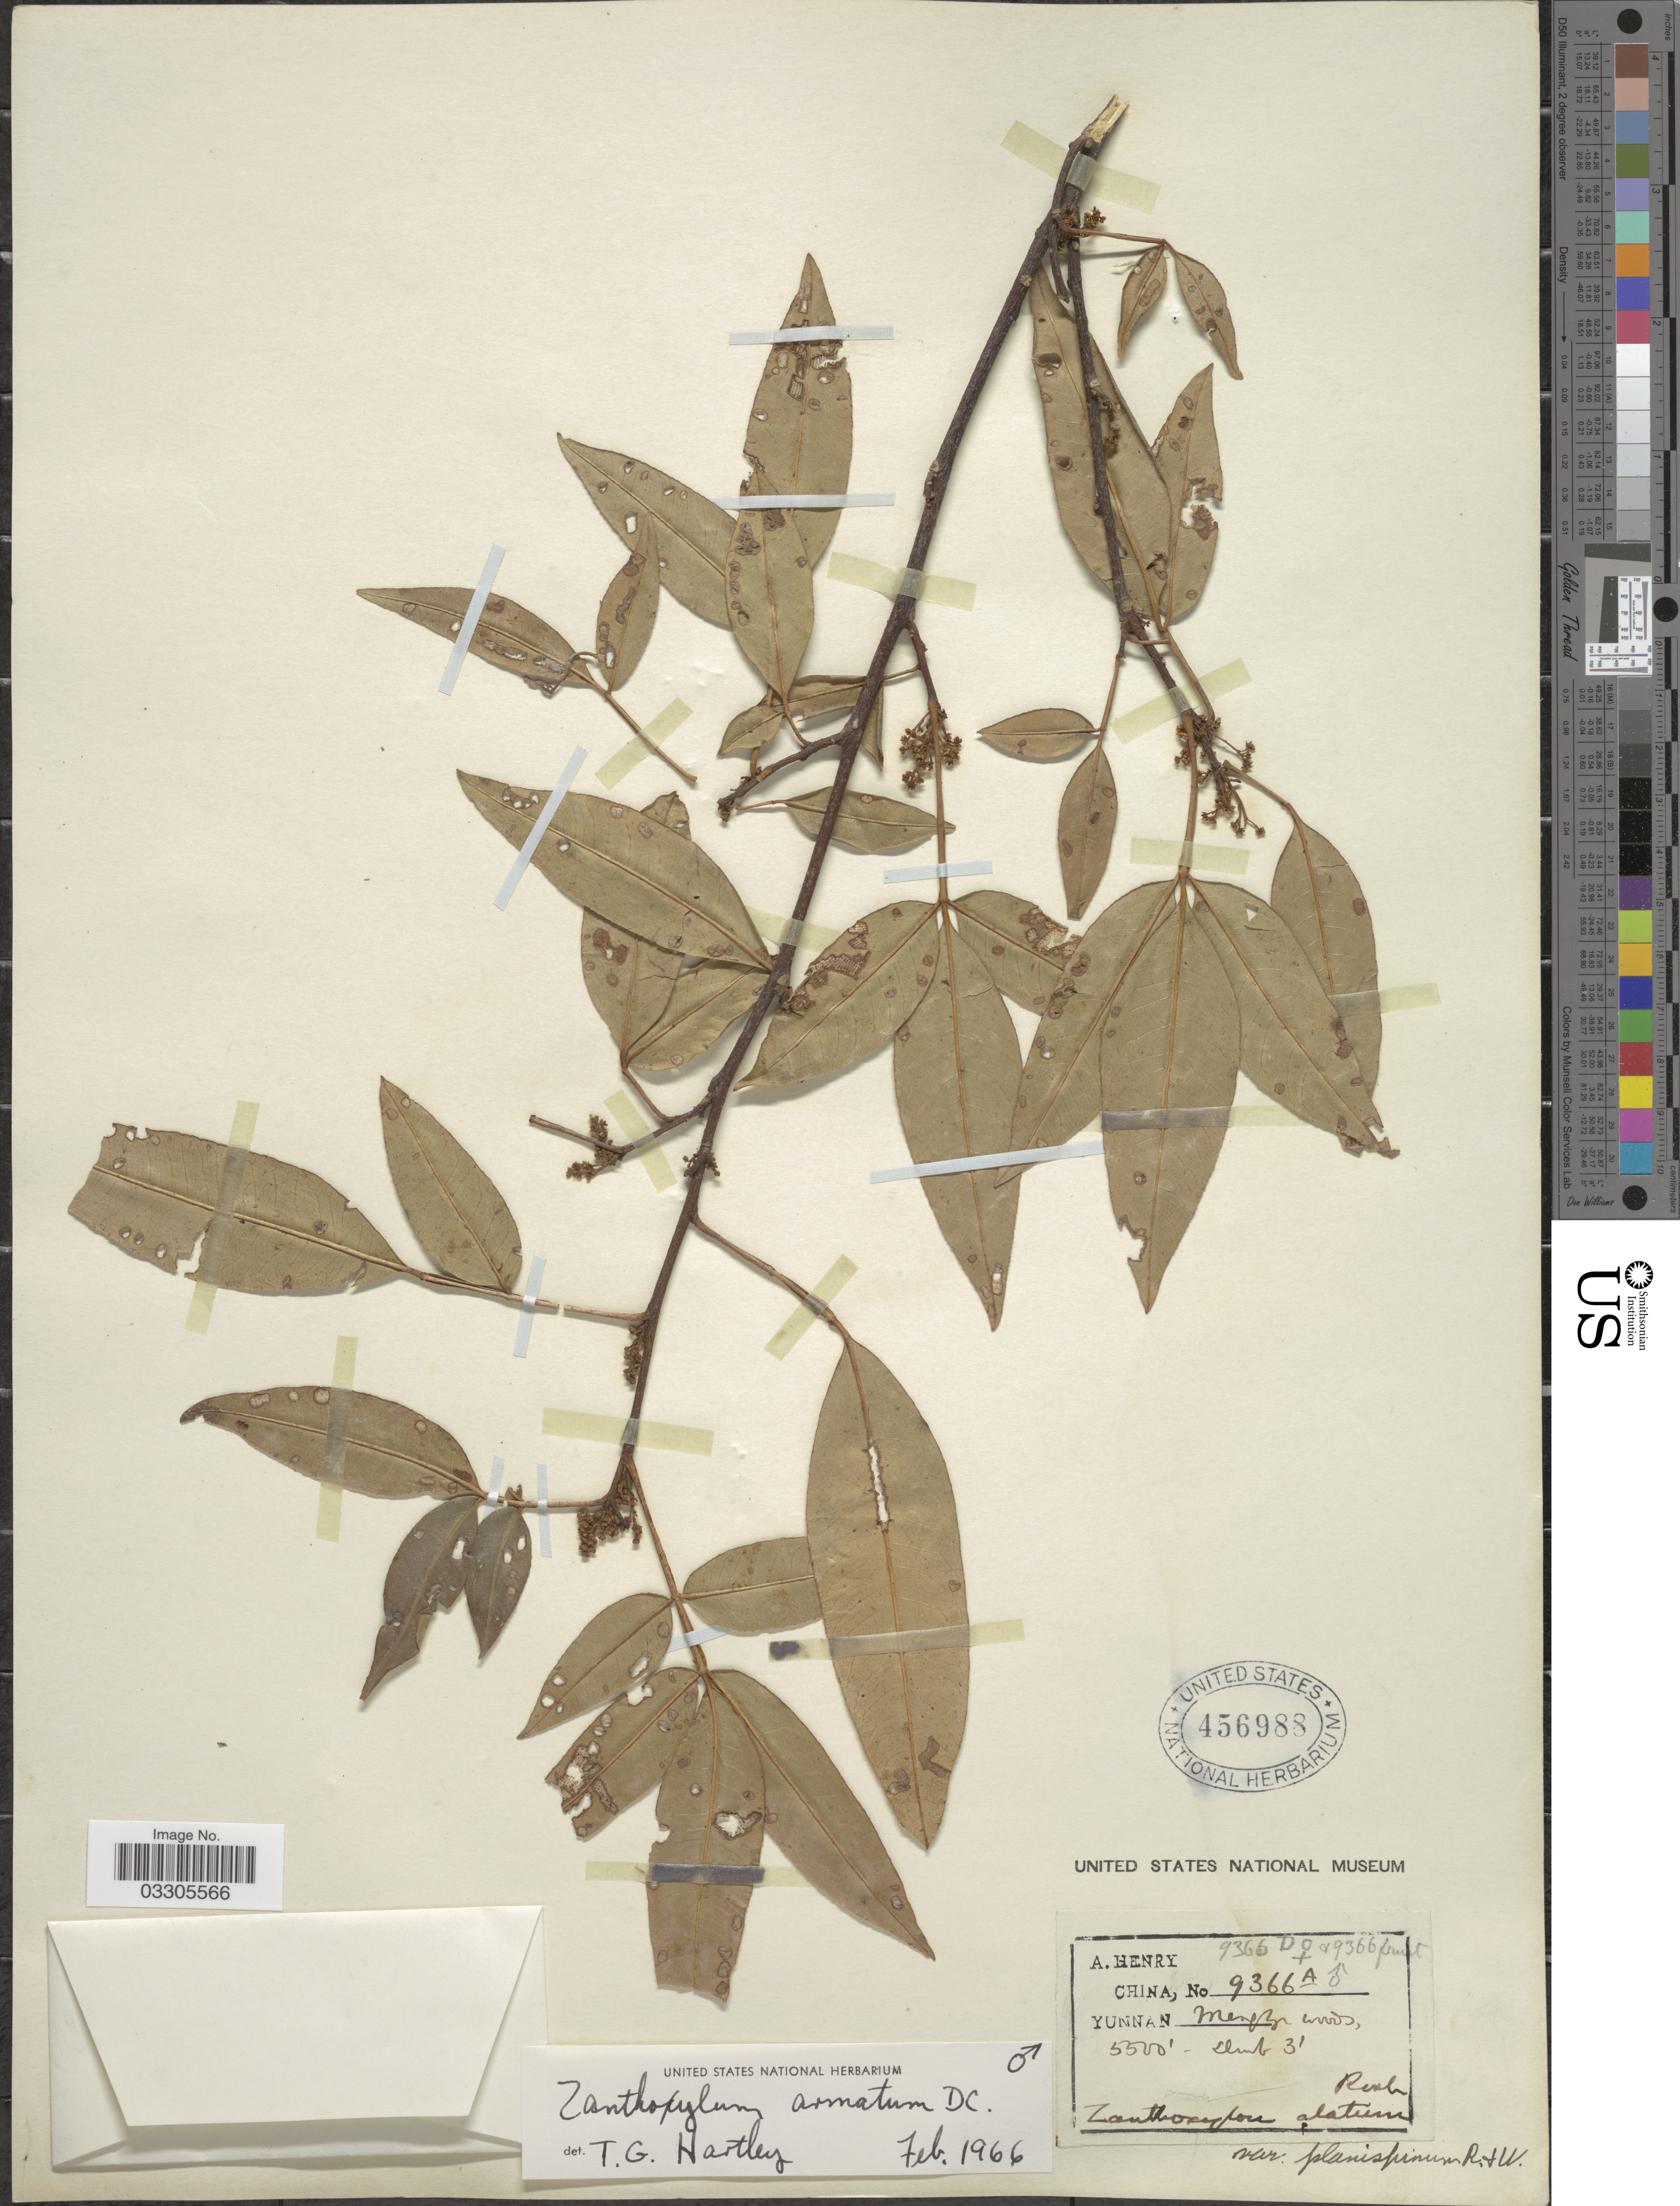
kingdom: Plantae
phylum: Tracheophyta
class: Magnoliopsida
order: Sapindales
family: Rutaceae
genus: Zanthoxylum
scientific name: Zanthoxylum armatum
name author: DC.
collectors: A. Henry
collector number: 9366 A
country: China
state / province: Yunnan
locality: Mengtsze.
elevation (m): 1676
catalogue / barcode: US 456988